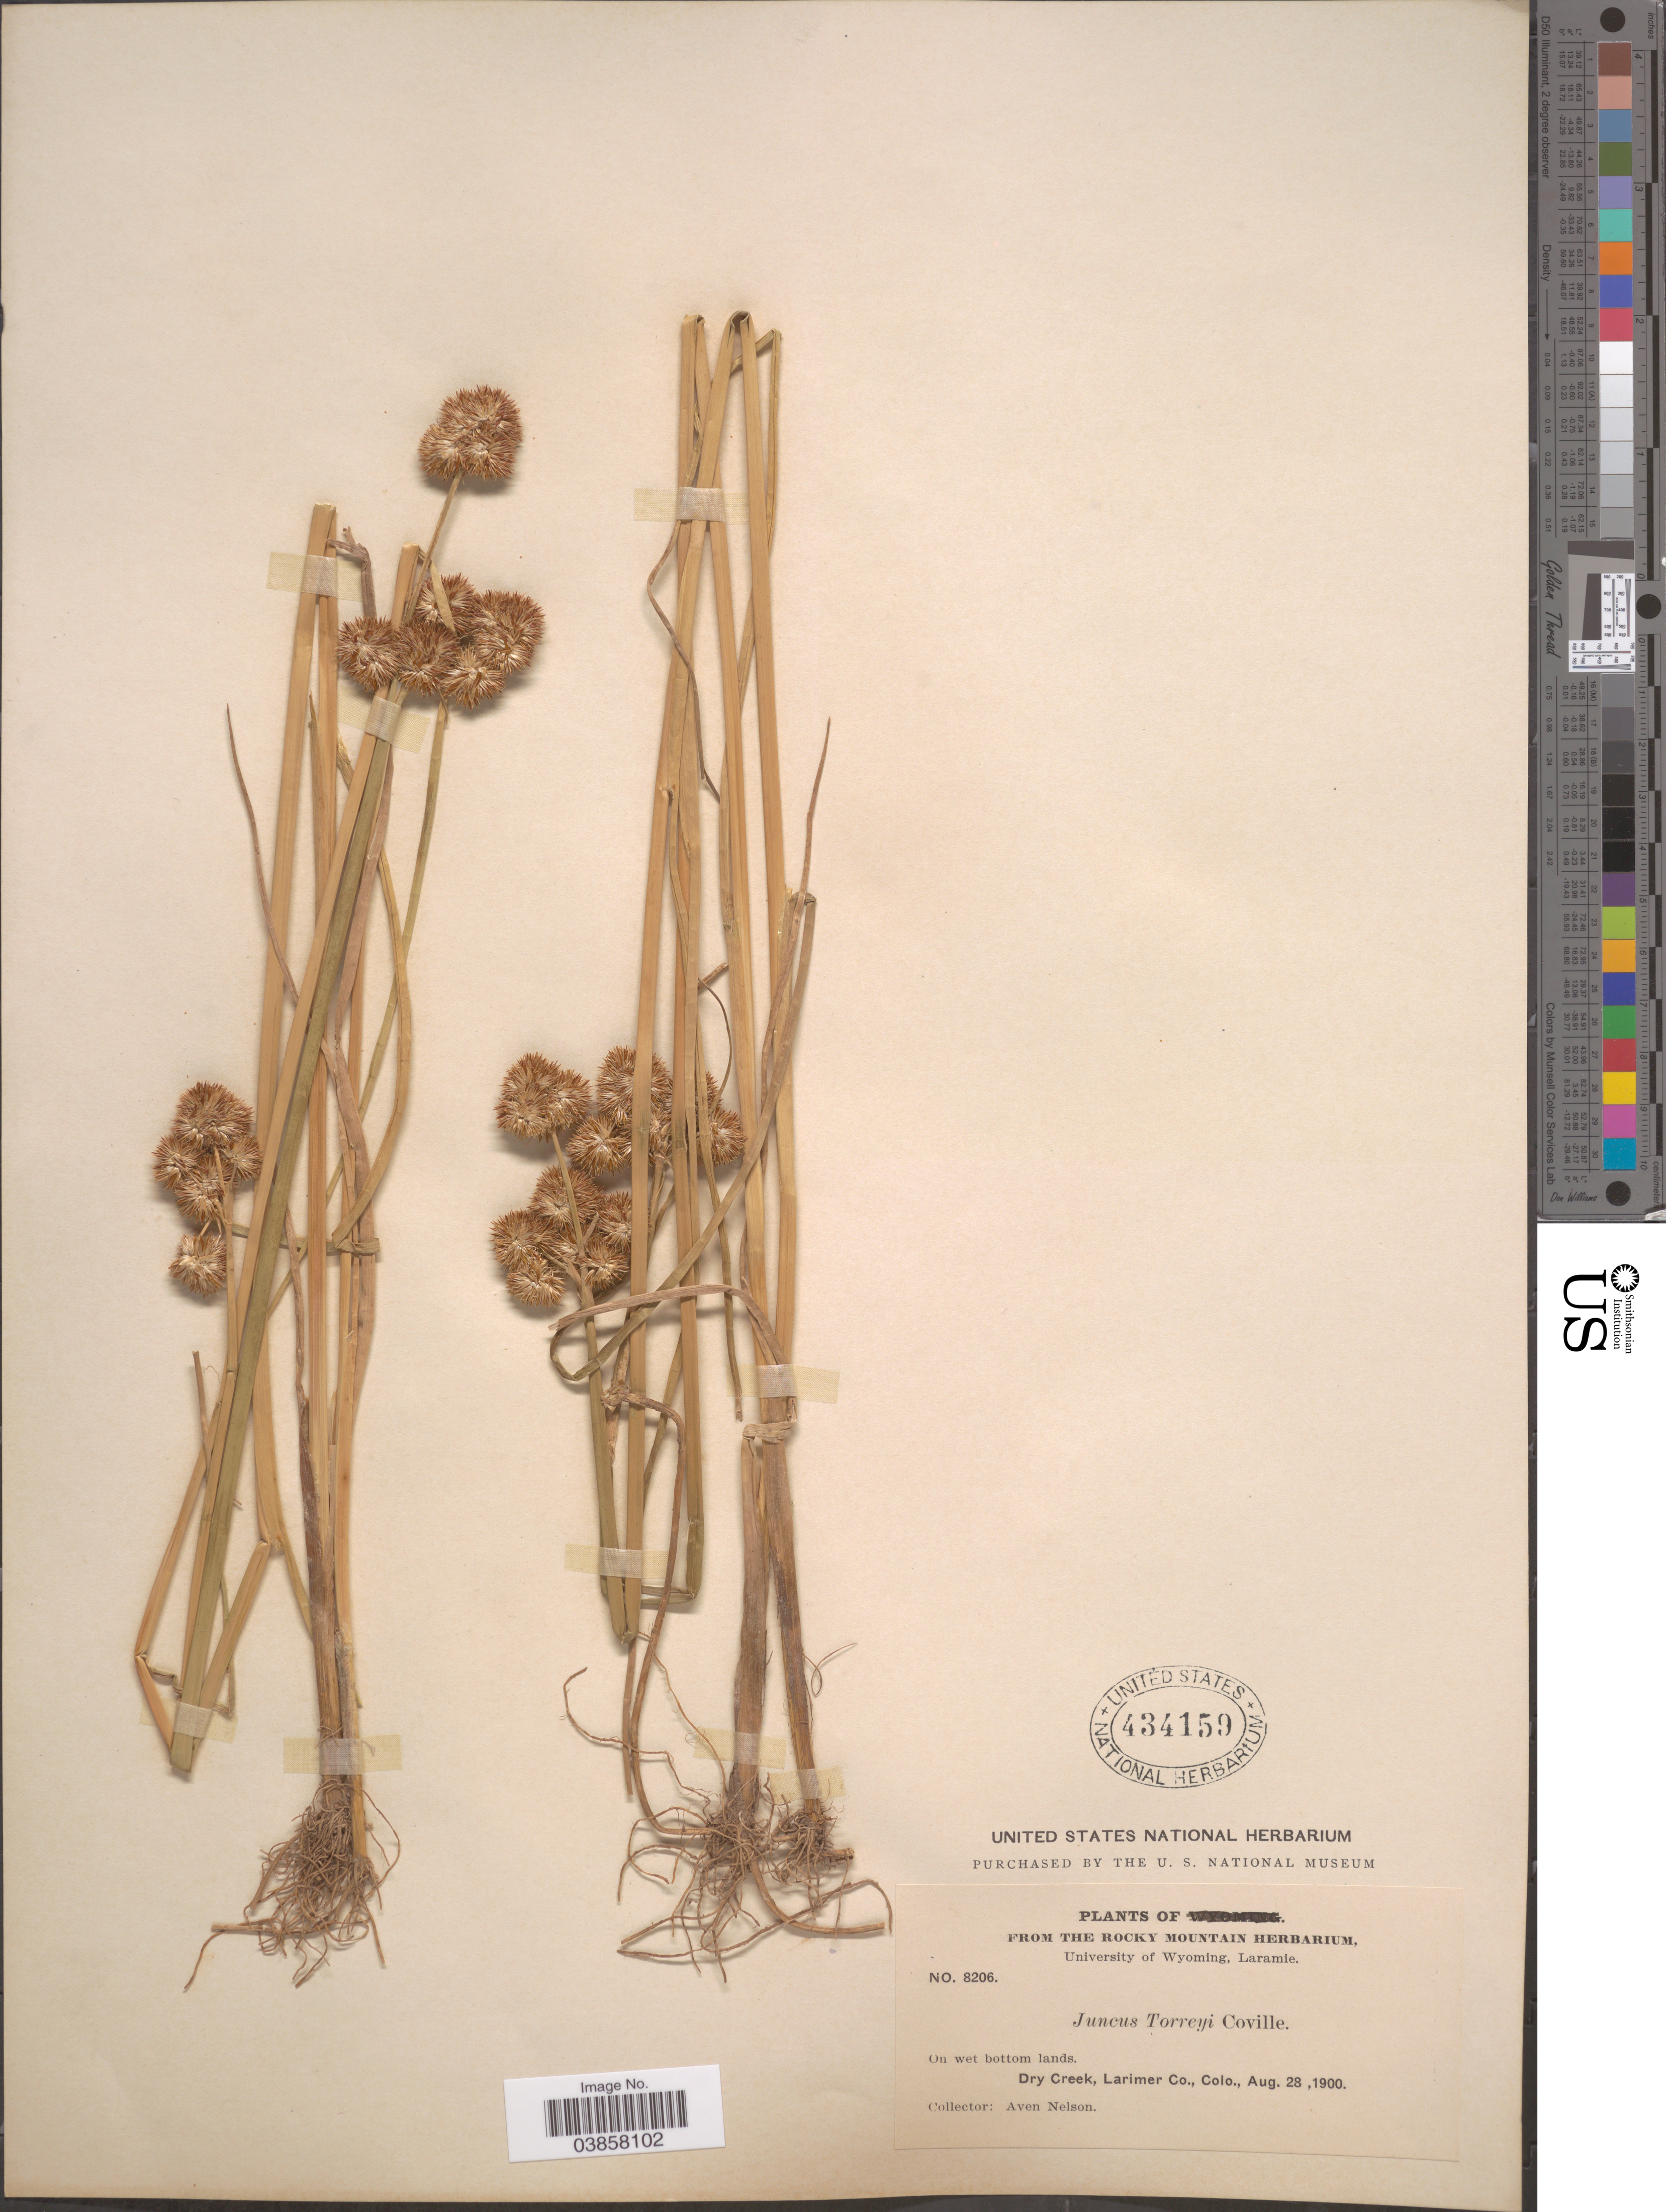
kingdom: Plantae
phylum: Tracheophyta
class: Liliopsida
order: Poales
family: Juncaceae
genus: Juncus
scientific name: Juncus torreyi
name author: Coville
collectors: A. Nelson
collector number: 8206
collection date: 1900-08-28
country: United States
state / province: Colorado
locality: Dry Creek, Larimer Co.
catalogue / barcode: US 434159